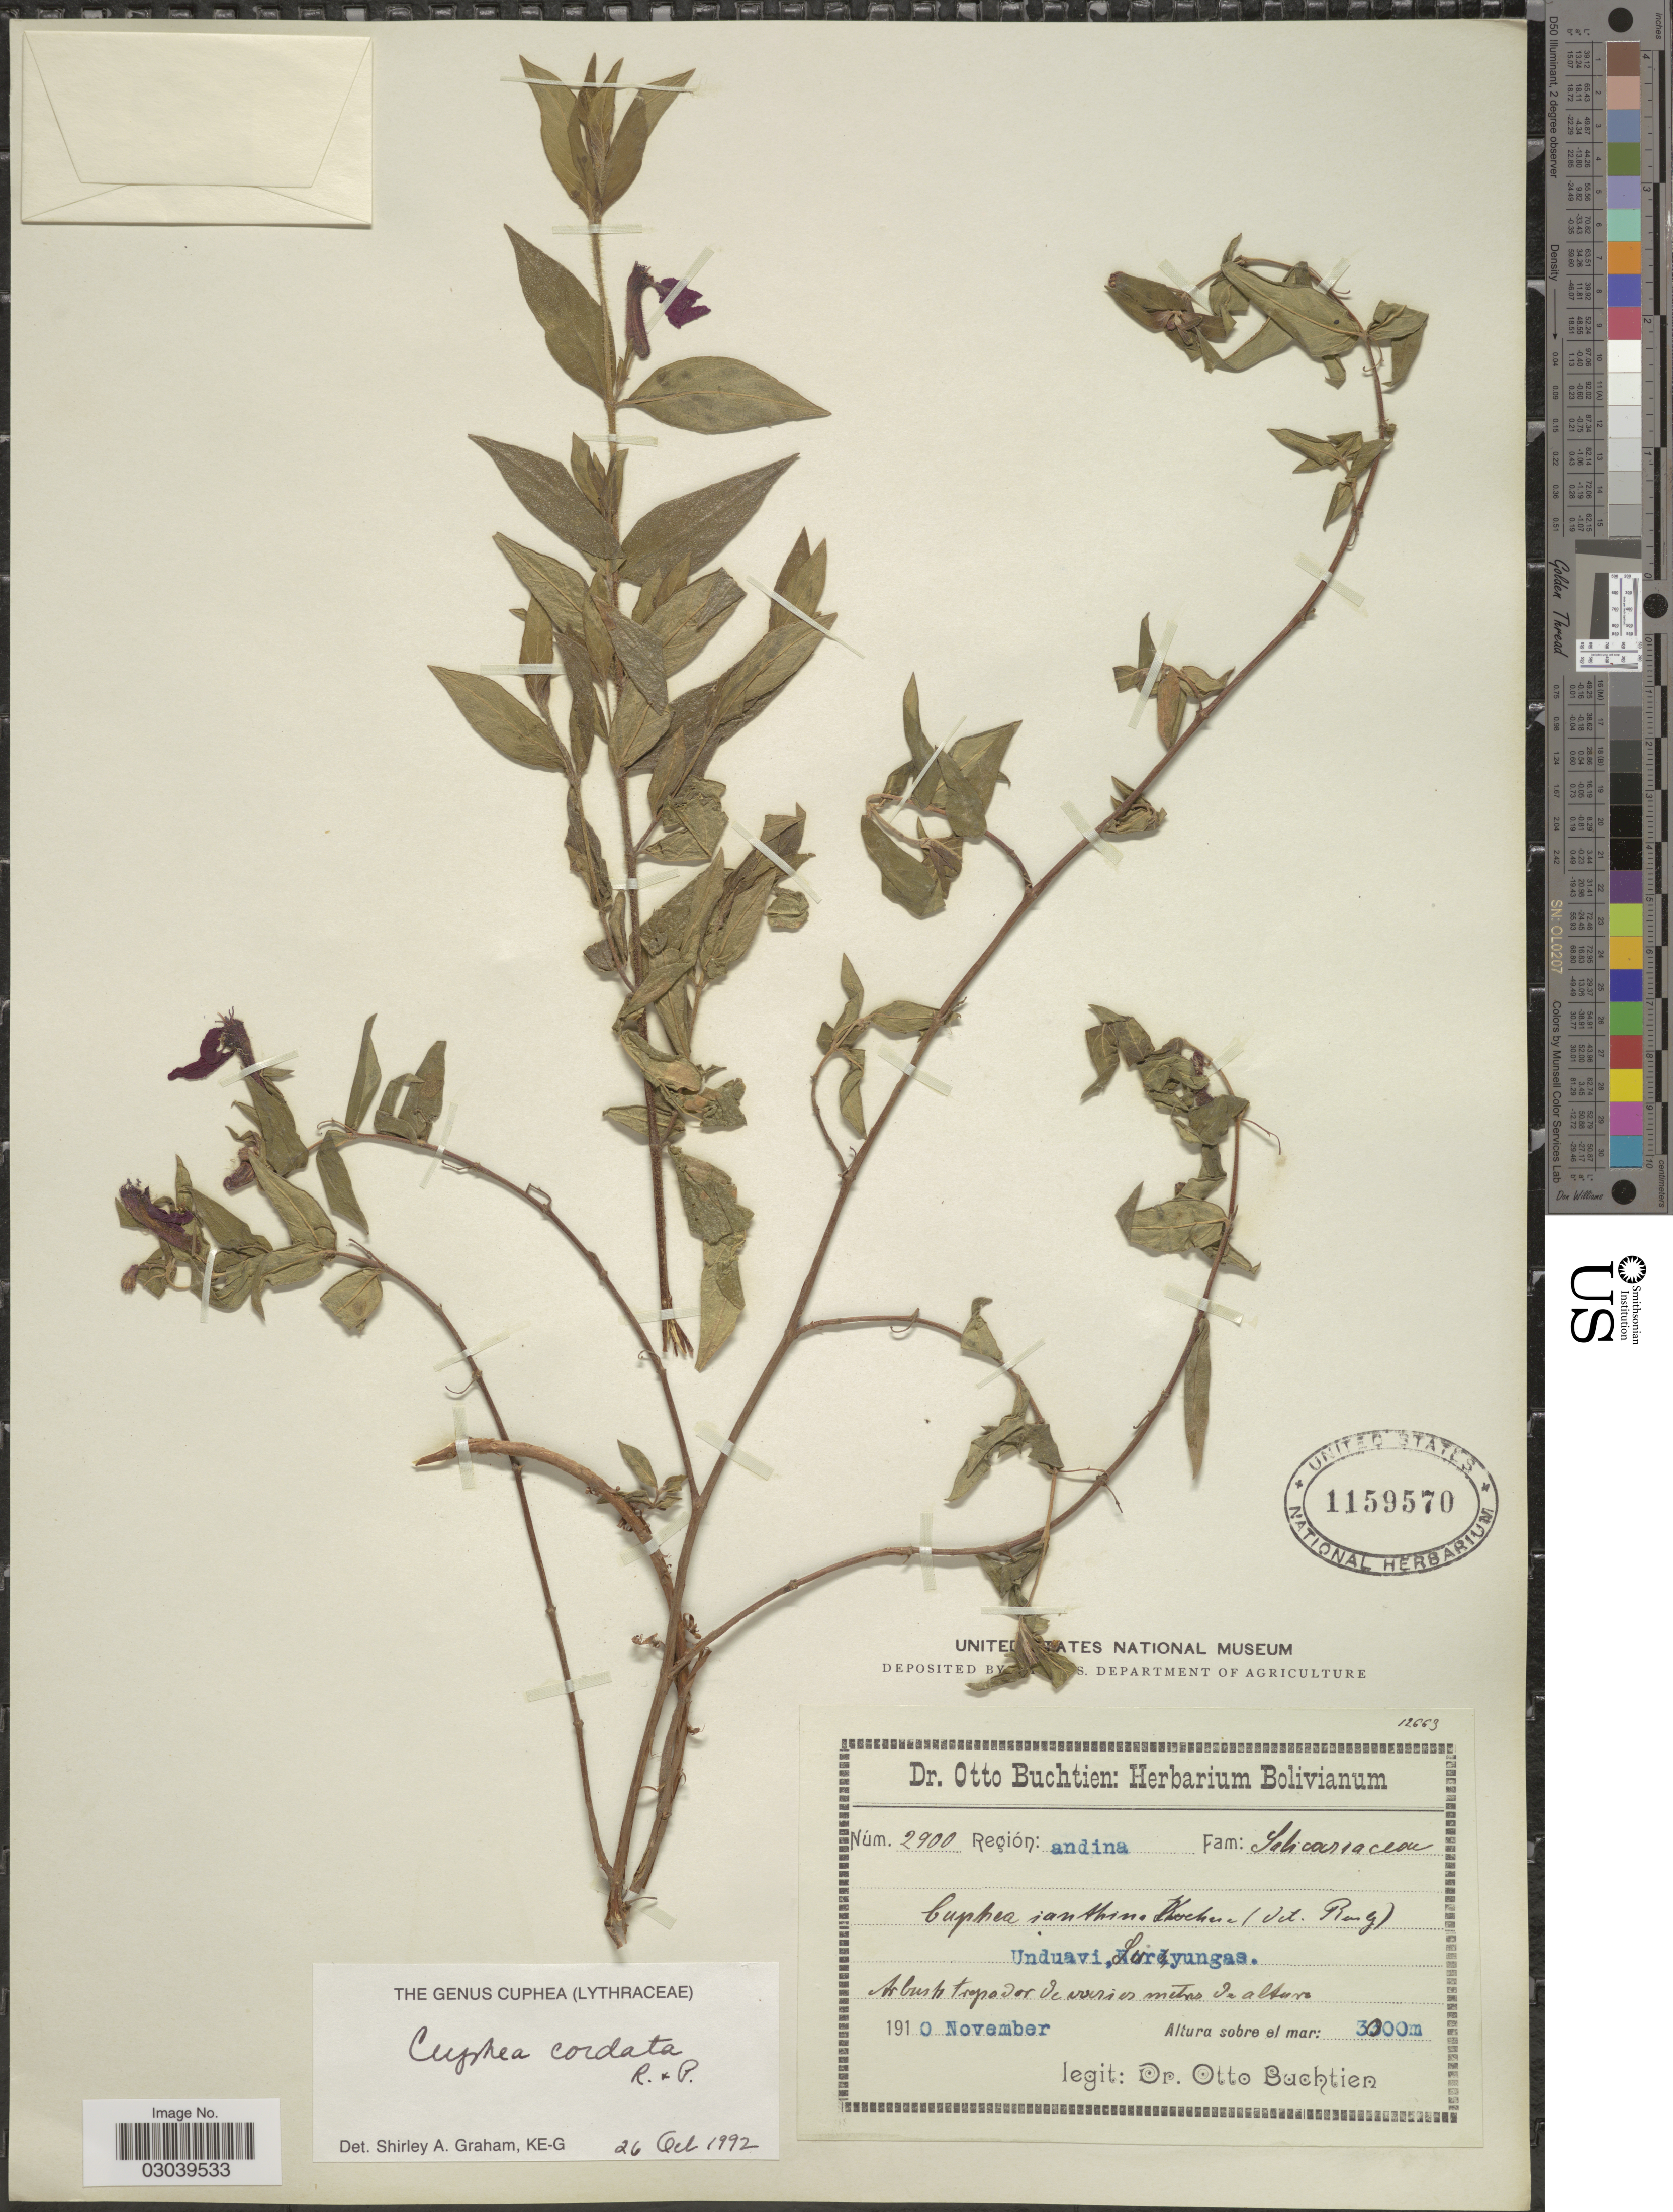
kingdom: Plantae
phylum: Tracheophyta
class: Magnoliopsida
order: Myrtales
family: Lythraceae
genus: Cuphea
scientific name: Cuphea cordata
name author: Ruiz & Pav.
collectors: O. Buchtien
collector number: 2900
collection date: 1910-11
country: Bolivia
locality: Unduavi, Sur yungas.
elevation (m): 3000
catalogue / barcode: US 1159570